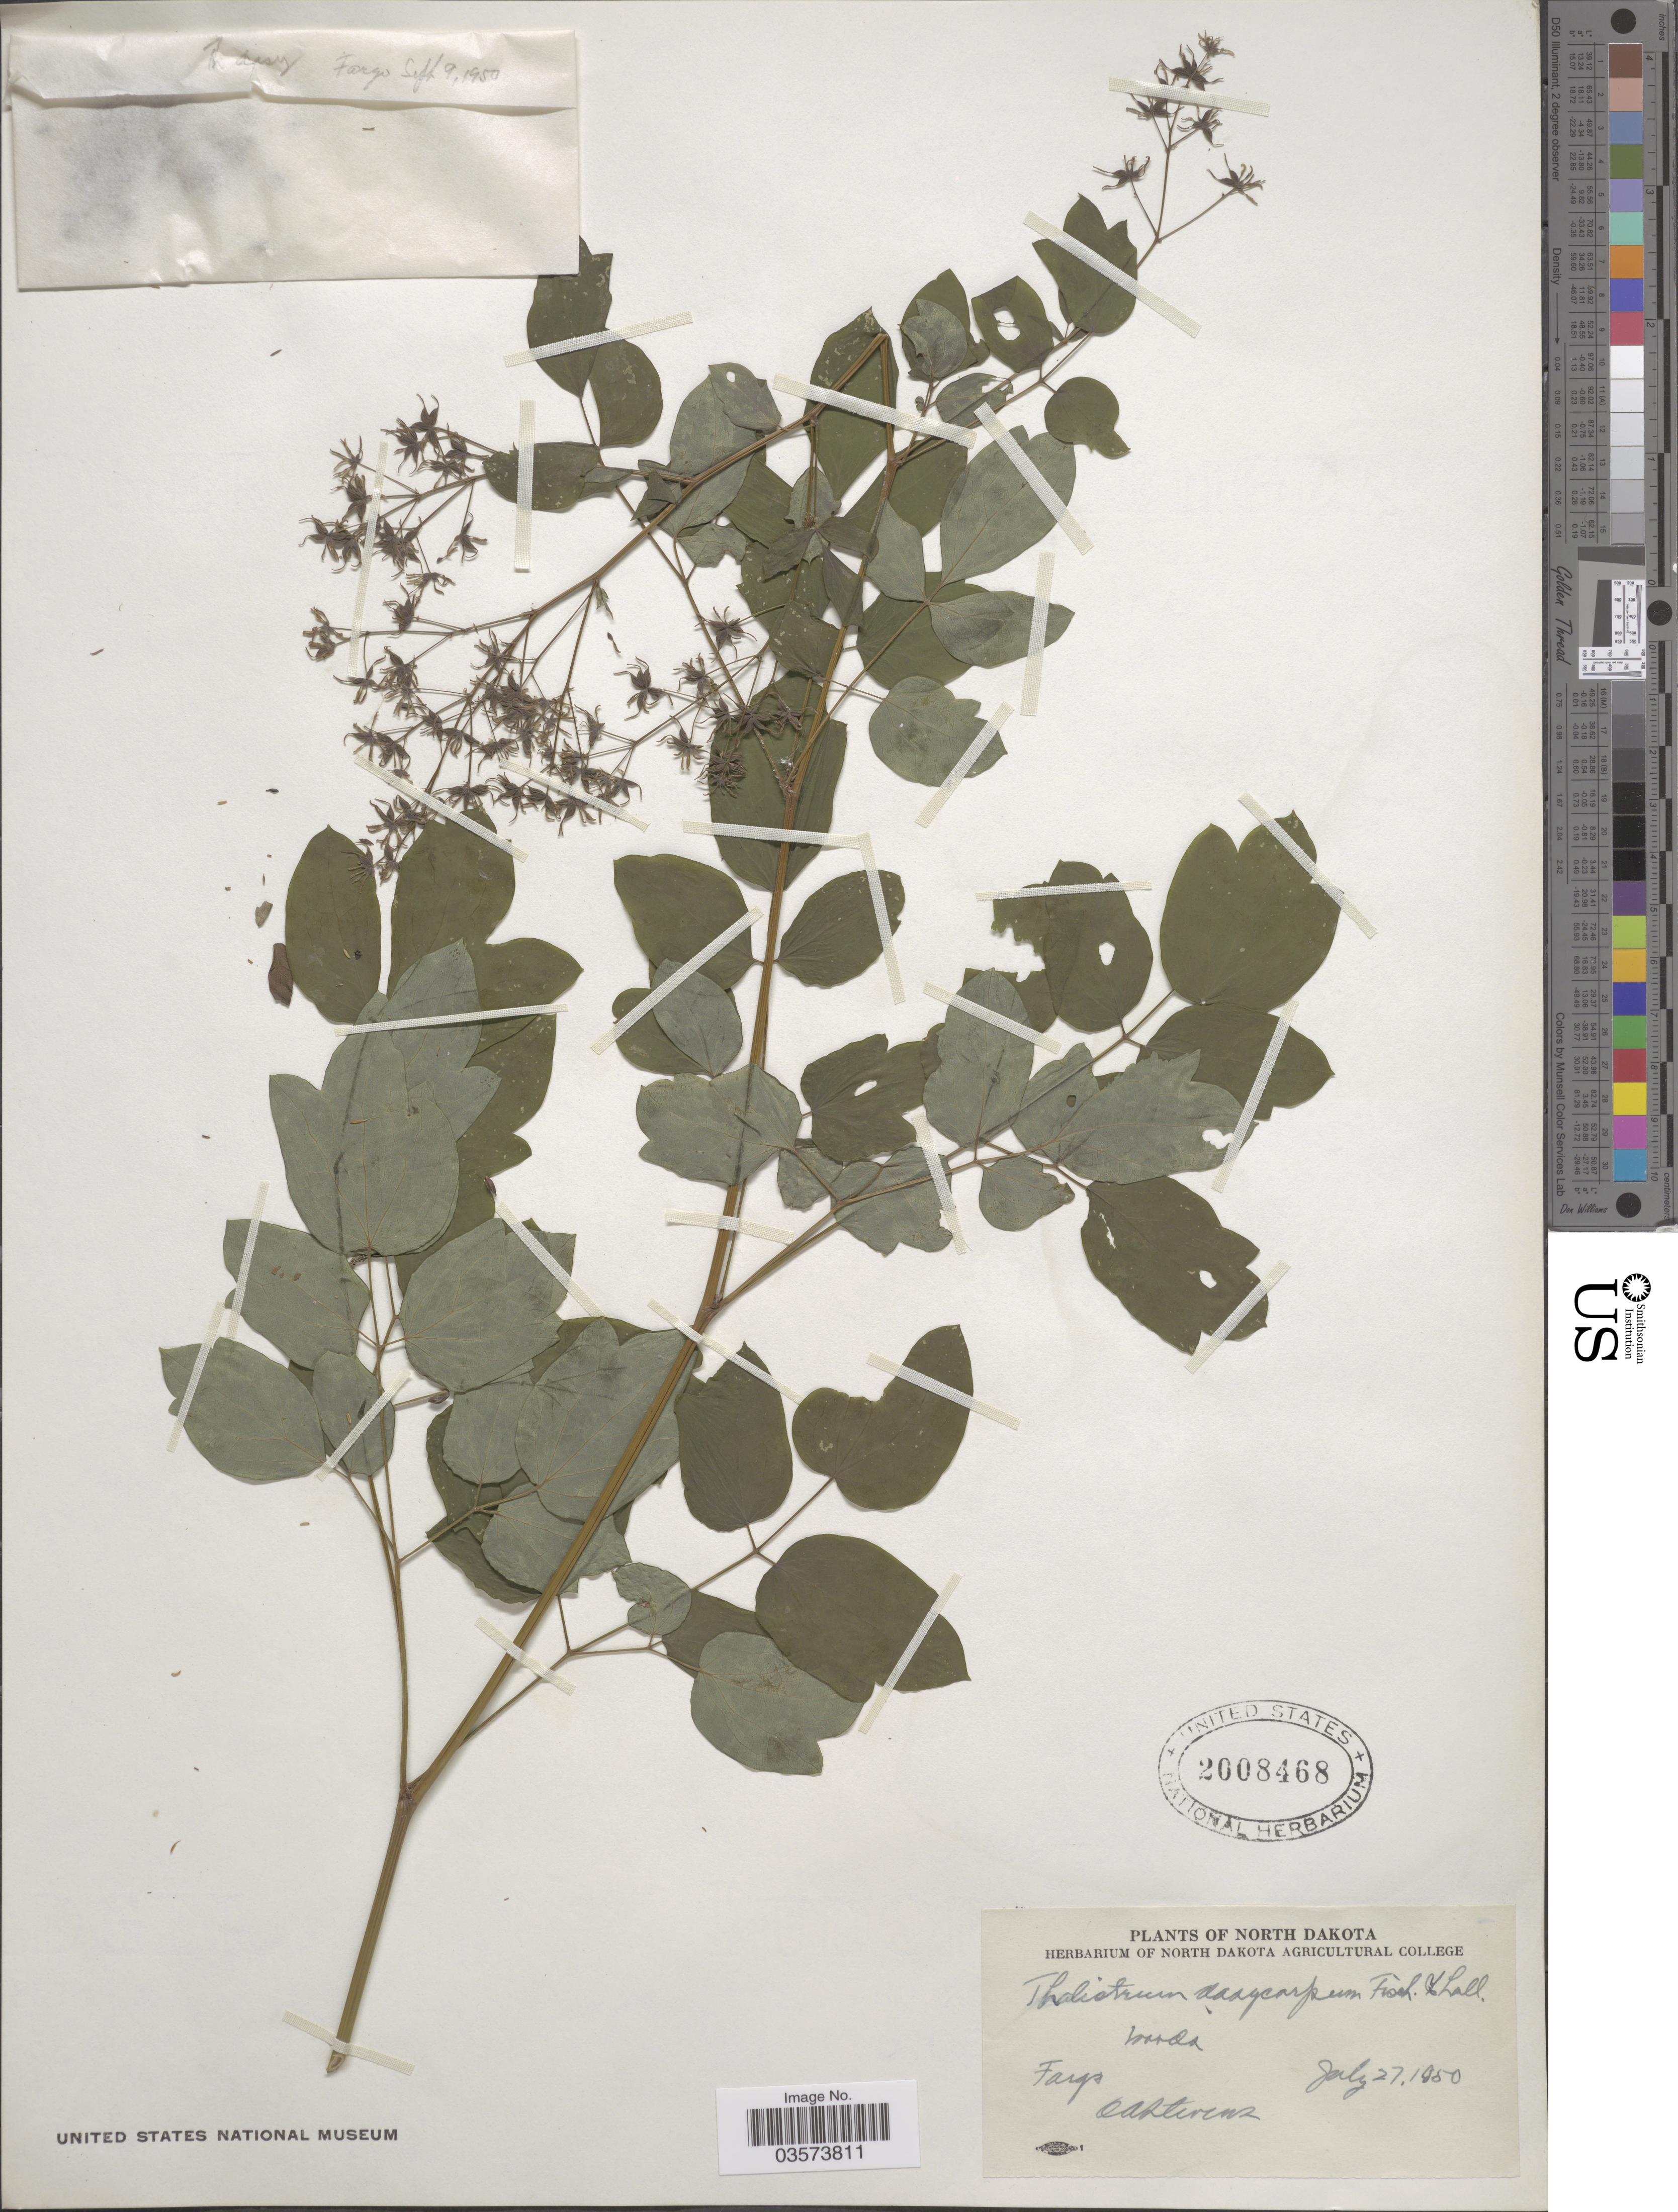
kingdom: Plantae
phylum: Tracheophyta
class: Magnoliopsida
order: Ranunculales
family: Ranunculaceae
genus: Thalictrum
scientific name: Thalictrum dasycarpum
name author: Fisch. & Avé-Lall.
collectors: O. A. Stevens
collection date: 1850-07-27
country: United States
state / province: North Dakota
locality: Fargs.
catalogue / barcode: US 2008468